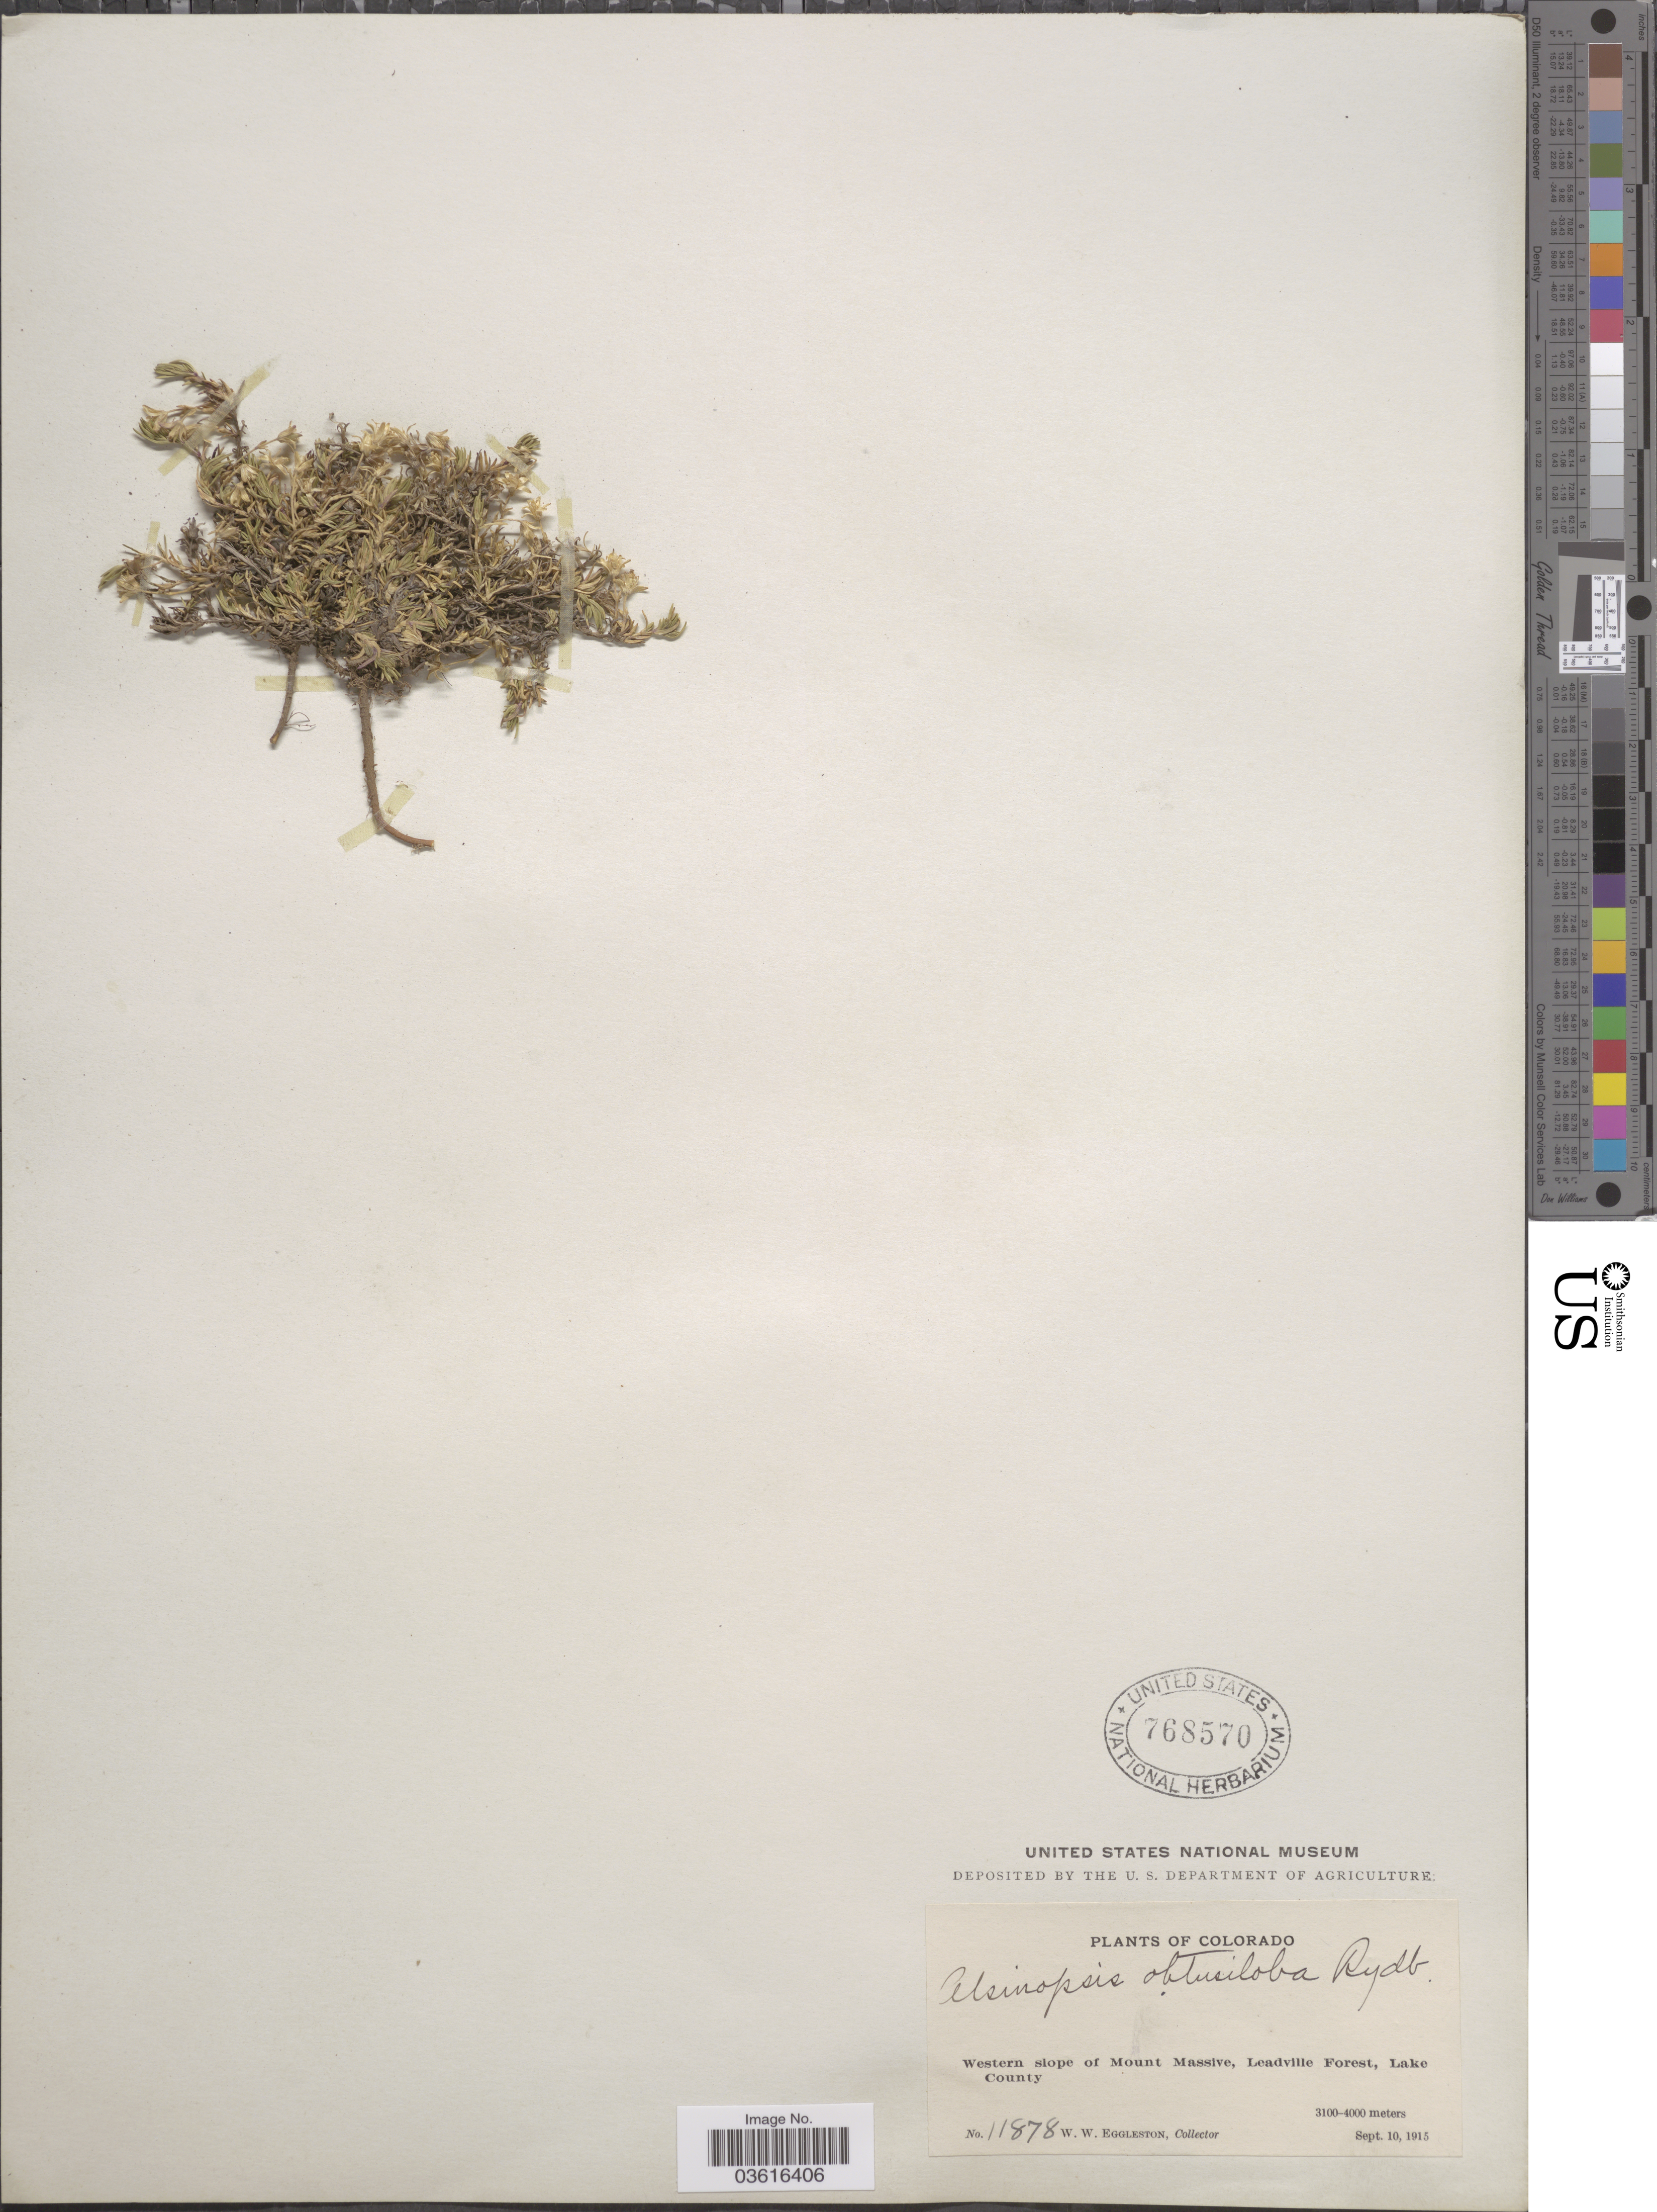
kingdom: Plantae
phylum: Tracheophyta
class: Magnoliopsida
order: Caryophyllales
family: Caryophyllaceae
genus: Cherleria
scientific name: Cherleria obtusiloba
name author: (Rydb.) A.J. Moore & Dillenb.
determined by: Strong, M. T., (US), Smithsonian Institution - National Museum of Natural History (UNITED STATES)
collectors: W. W. Eggleston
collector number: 11878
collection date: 1915-09-10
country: United States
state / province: Colorado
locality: Western slope of Mount Massive, Leadville Forest, Lake County.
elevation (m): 3100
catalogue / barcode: US 768570